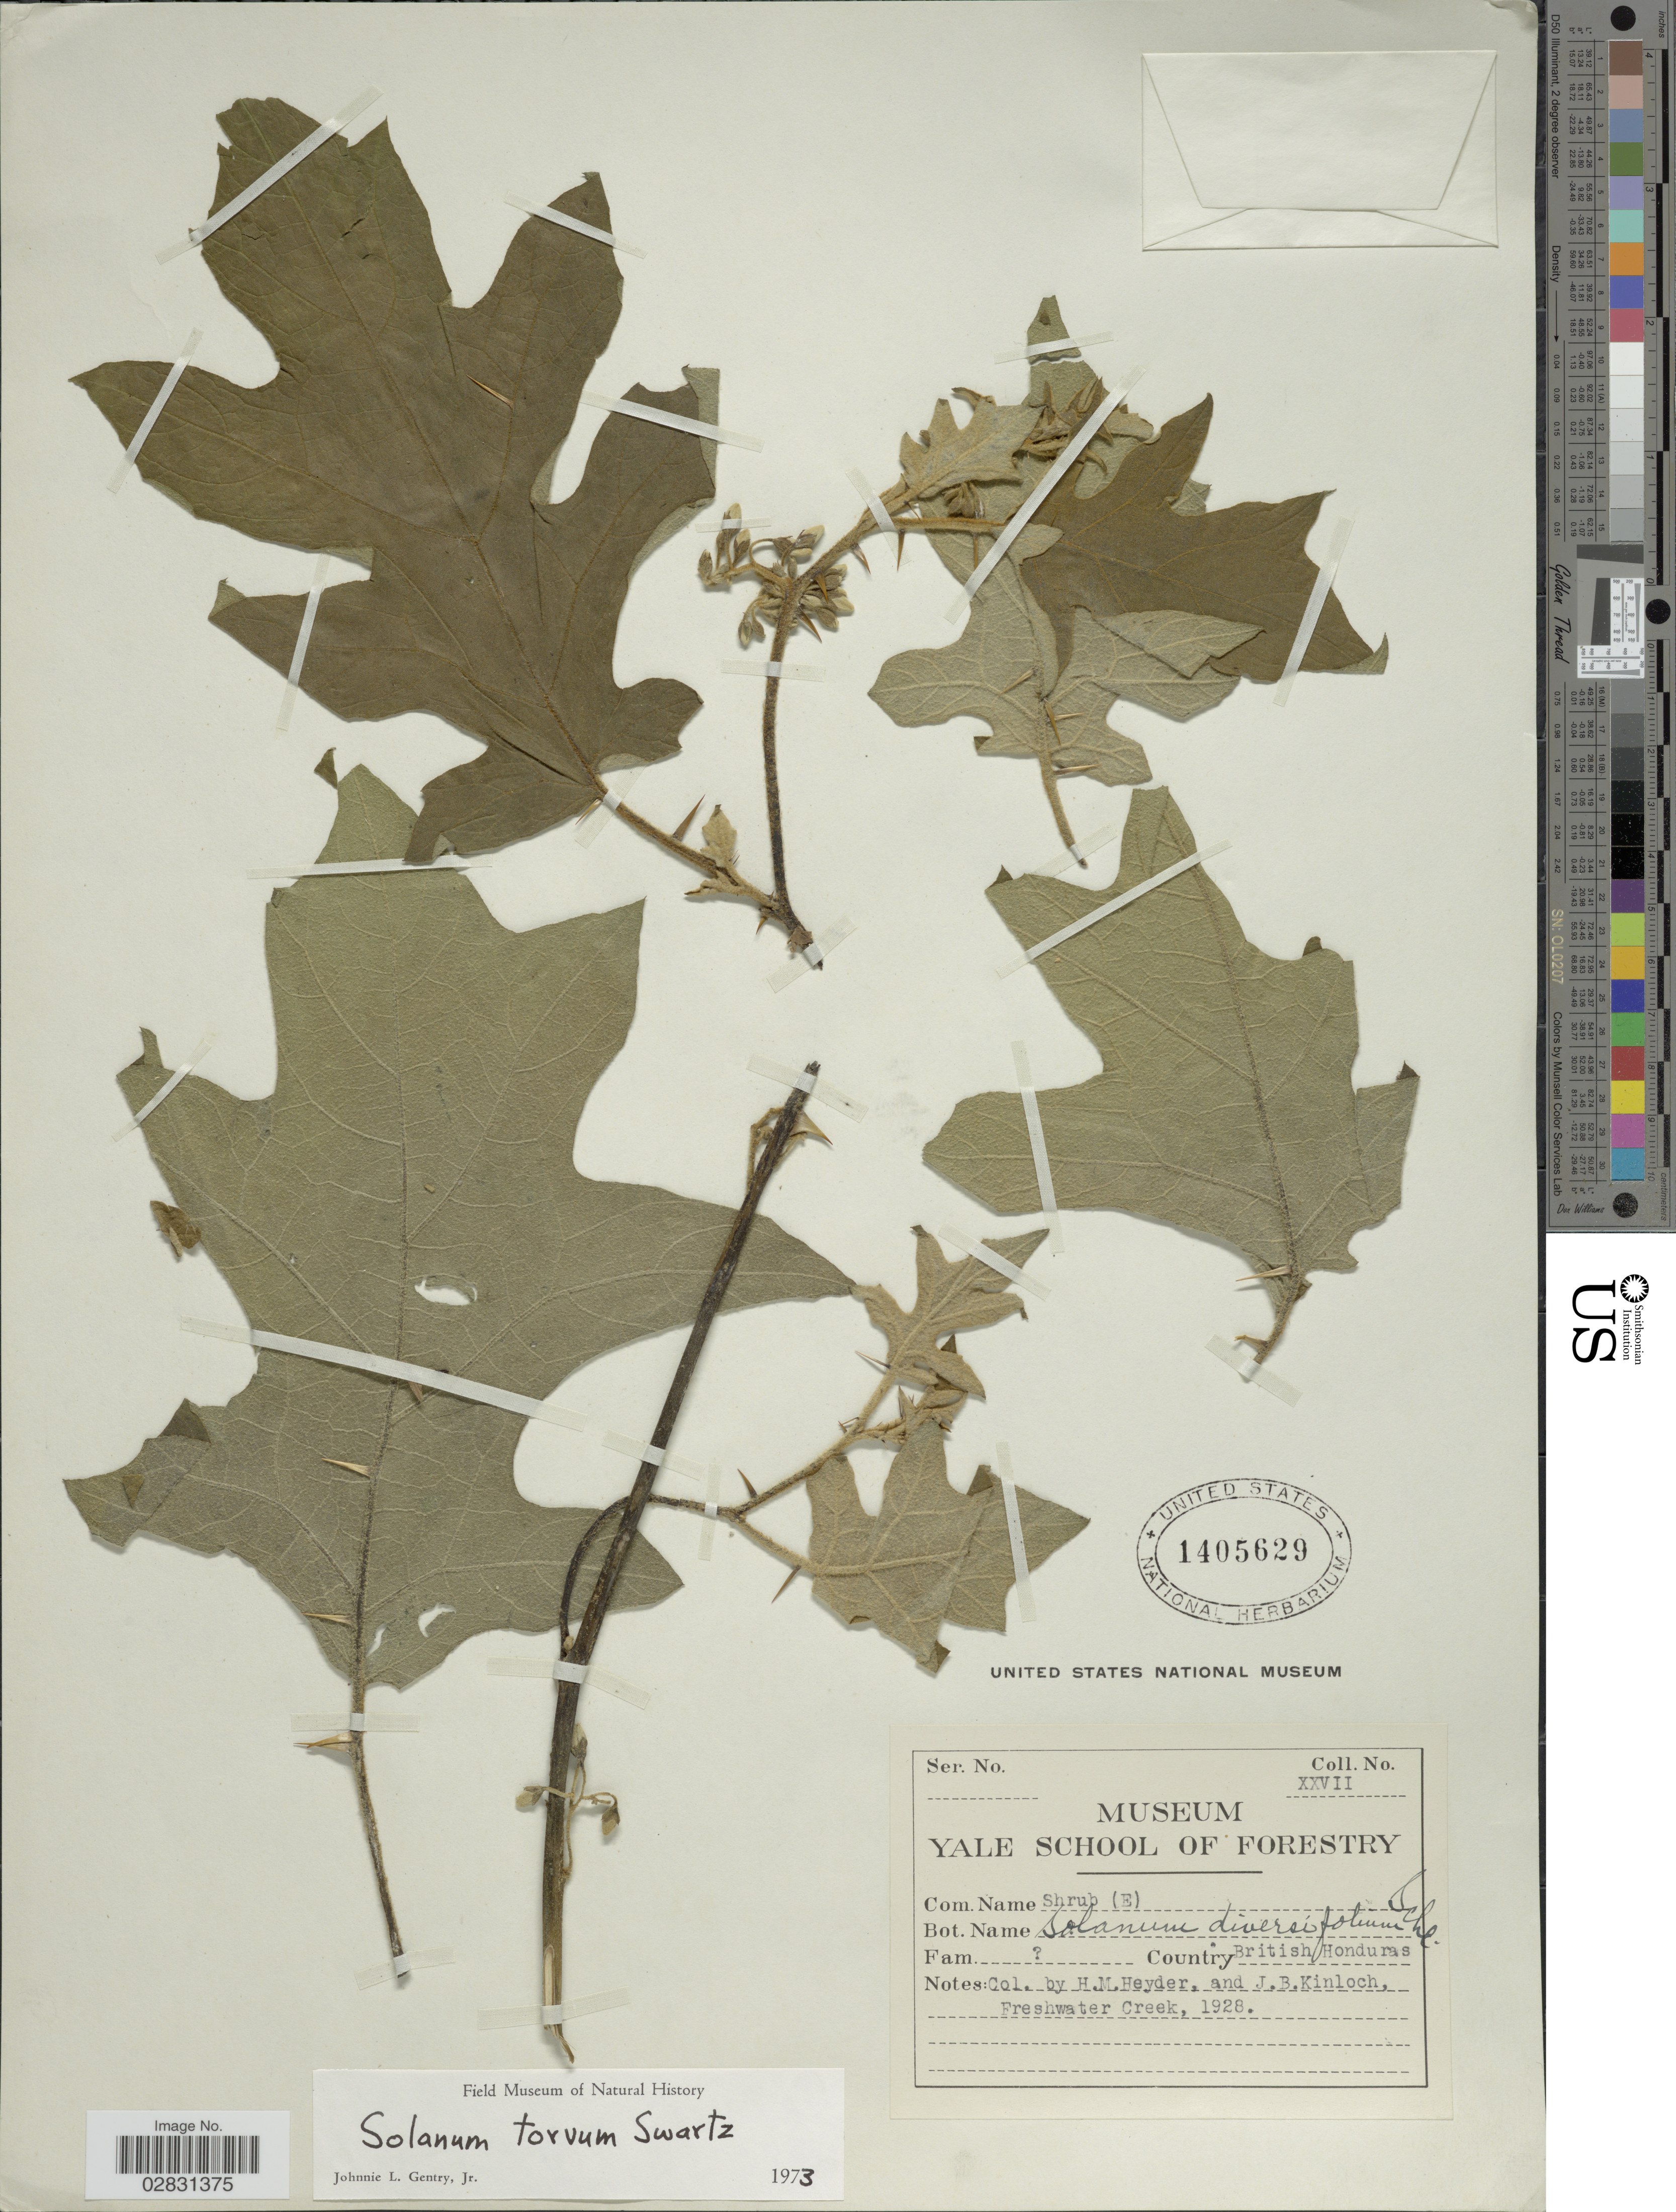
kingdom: Plantae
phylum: Tracheophyta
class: Magnoliopsida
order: Solanales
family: Solanaceae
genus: Solanum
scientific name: Solanum torvum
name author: Sw.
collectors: H. Heyder & J. Kinloch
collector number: XXVII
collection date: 1928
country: Belize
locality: Biritish Honduras, Freshwater Creek.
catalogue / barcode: US 1405629